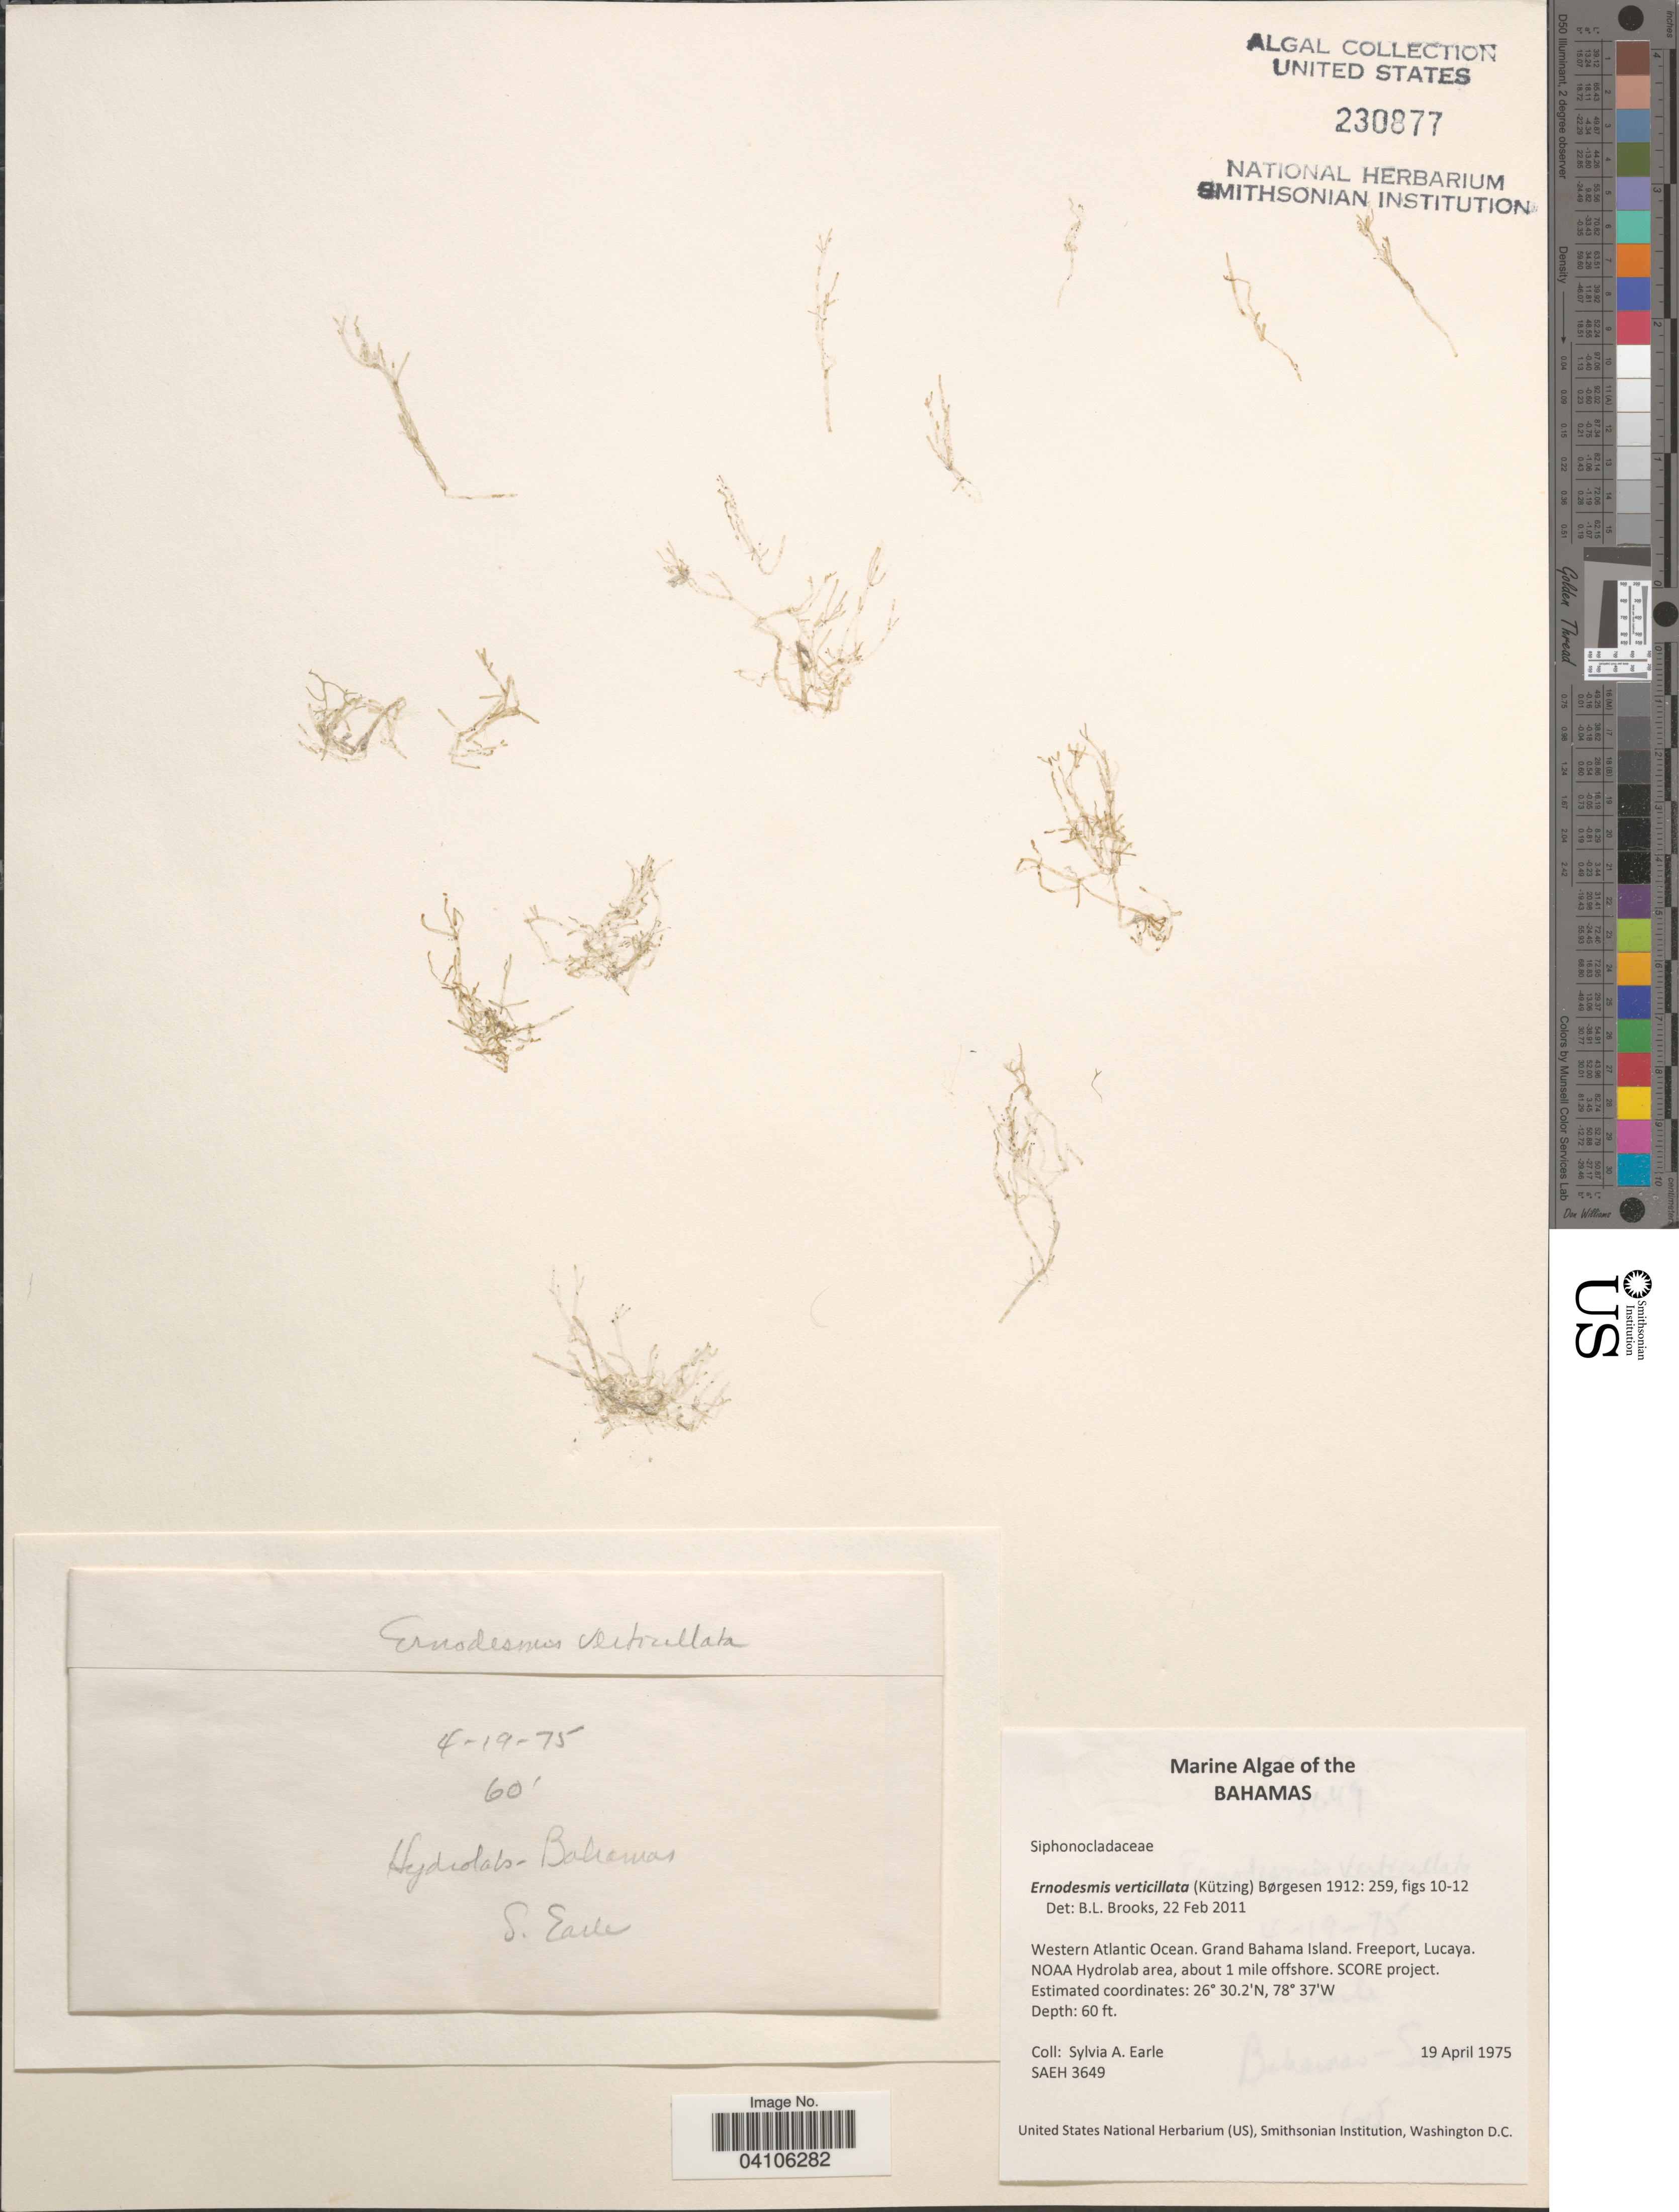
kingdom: Plantae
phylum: Chlorophyta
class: Ulvophyceae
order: Siphonocladales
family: Siphonocladaceae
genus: Ernodesmis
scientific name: Ernodesmis verticillata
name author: (Kütz.) Børgesen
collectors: S. A. Earle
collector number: SAEH3649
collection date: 1975-04-19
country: Bahamas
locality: Western Atlantic Ocean. Grand Bahama Island. Freeport, Lucaya. NOAA Hydrolab area, about 1 mile offshore. SCORE project.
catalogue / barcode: US 230877